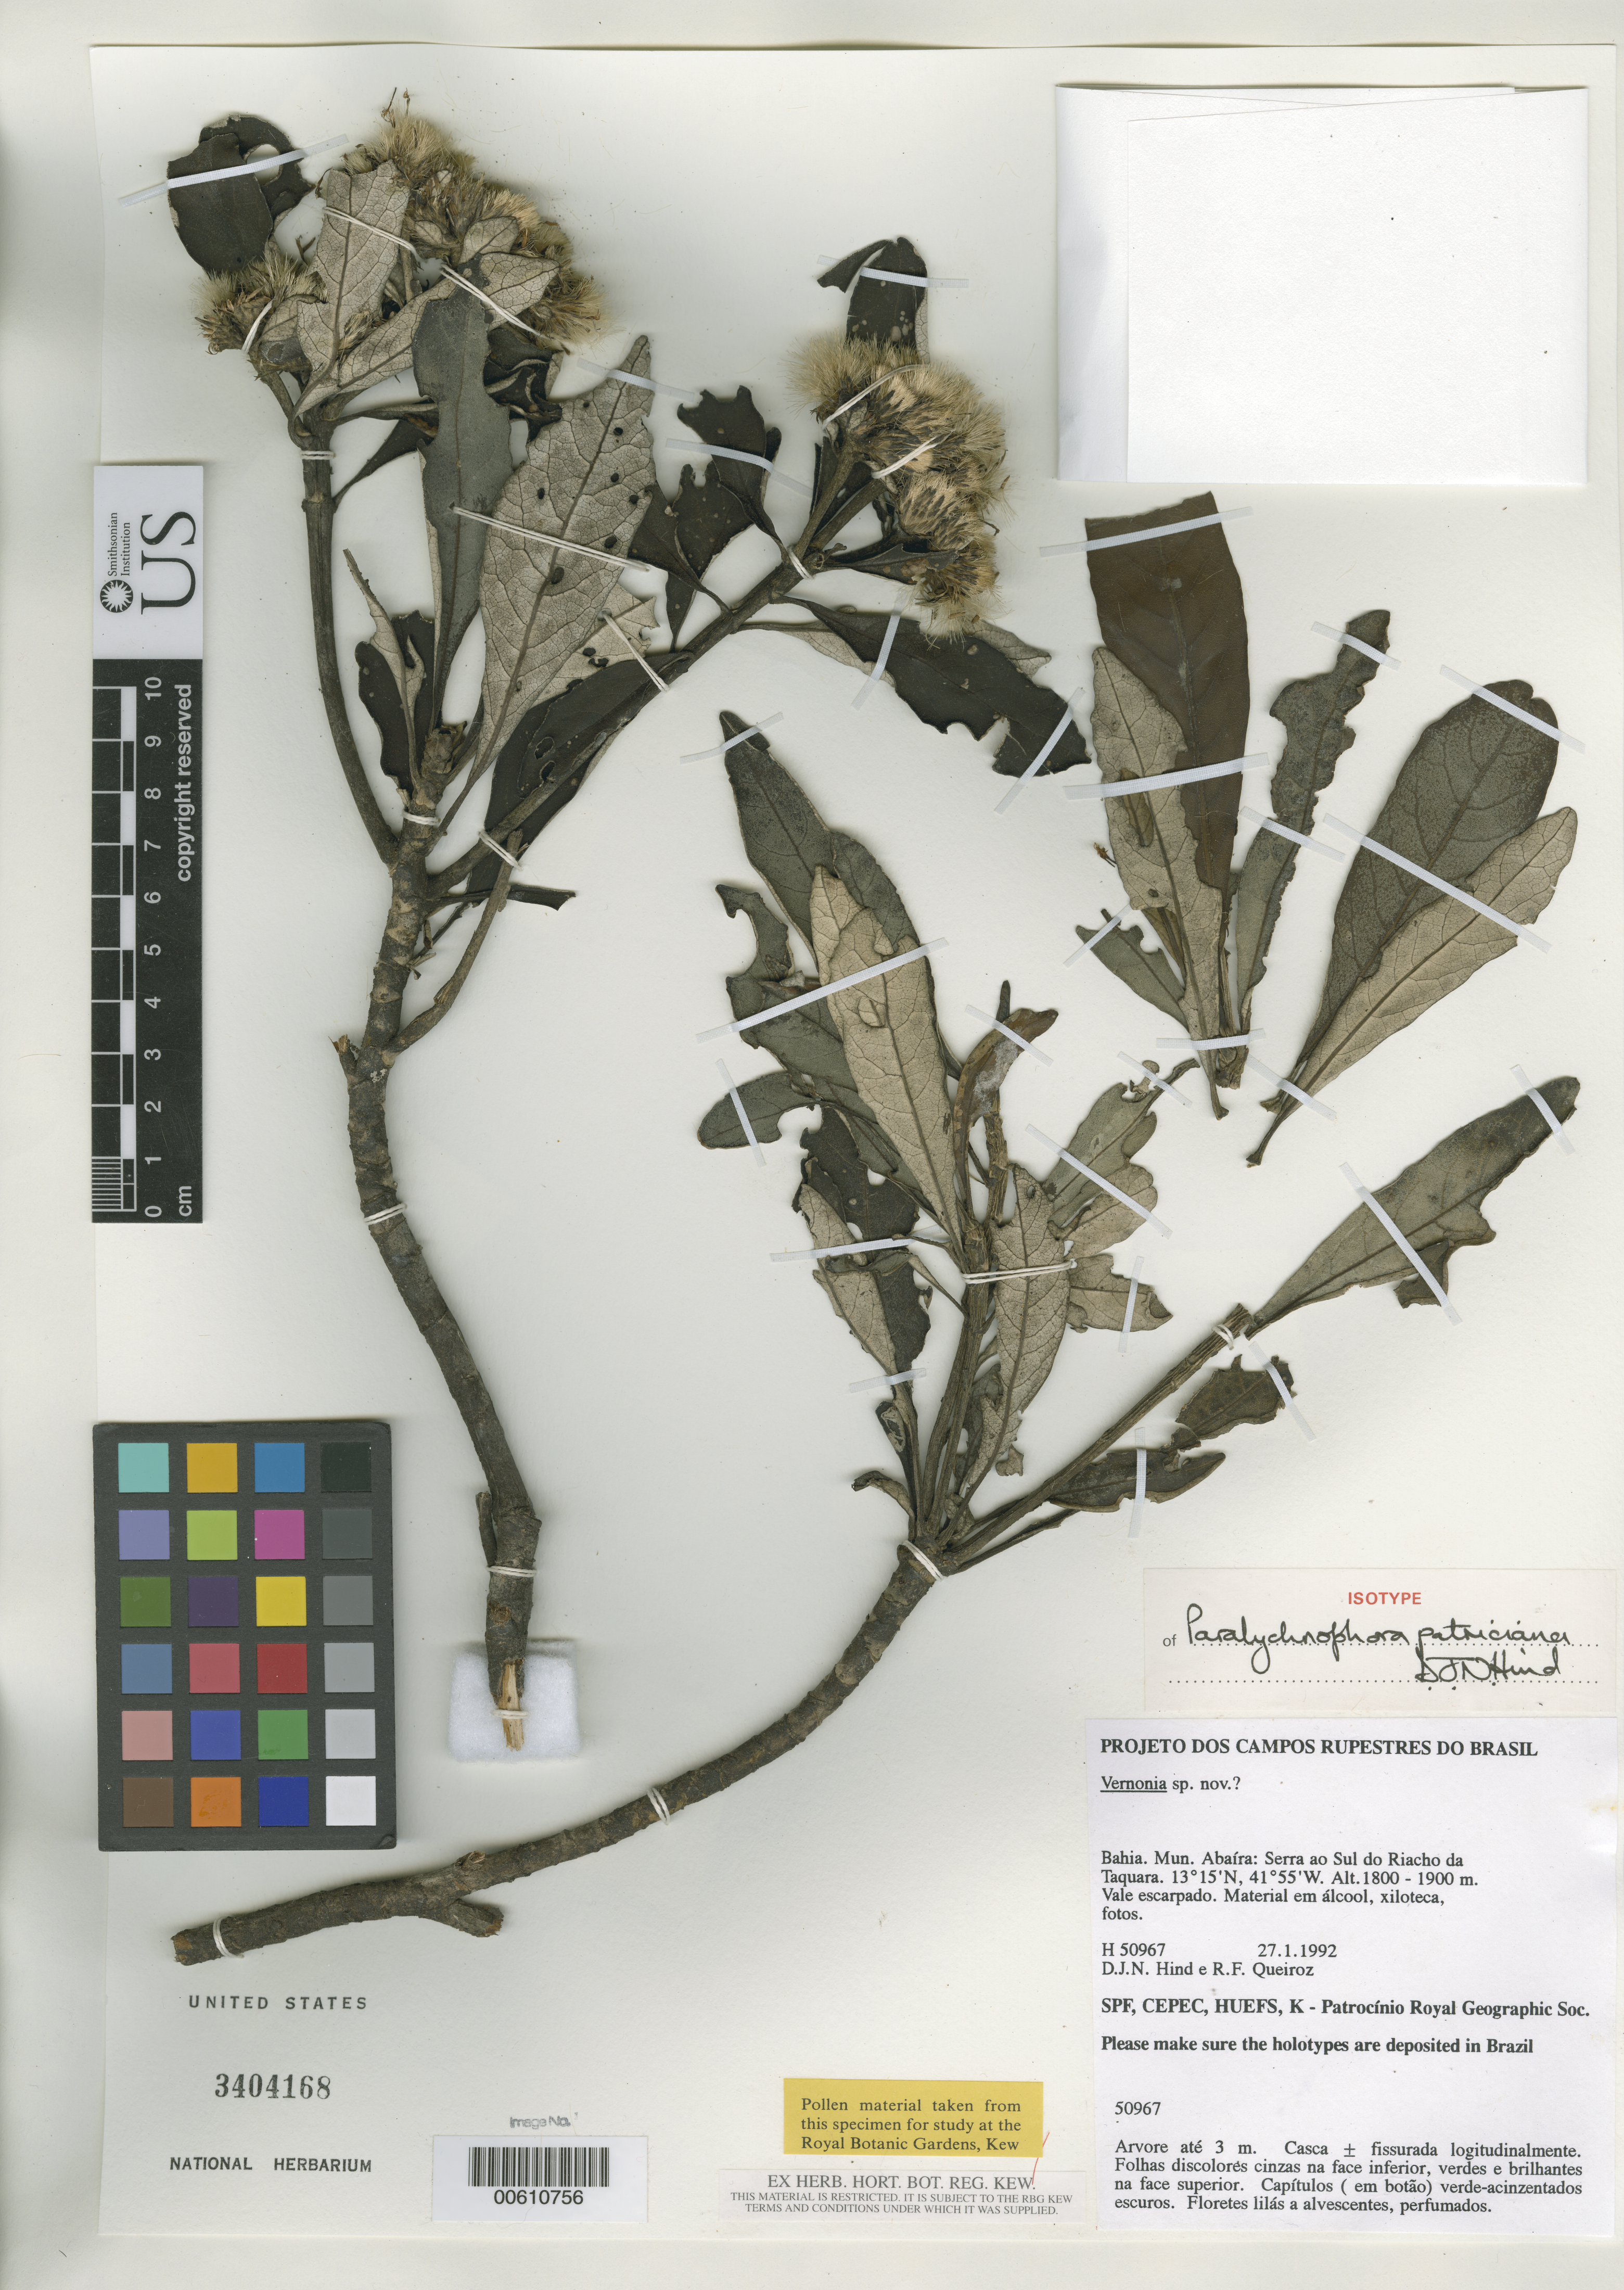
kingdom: Plantae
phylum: Tracheophyta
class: Magnoliopsida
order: Asterales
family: Asteraceae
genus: Paralychnophora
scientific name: Paralychnophora patriciana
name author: D.J.N. Hind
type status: Isotype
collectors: D. J. N. Hind & R. Queiroz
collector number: H 50967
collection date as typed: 27 Jan 1992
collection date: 1992-01-27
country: Brazil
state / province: Bahia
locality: Abaira, Serra ao Sul do Riacho da Taquara.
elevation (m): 1800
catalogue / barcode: US 3404168